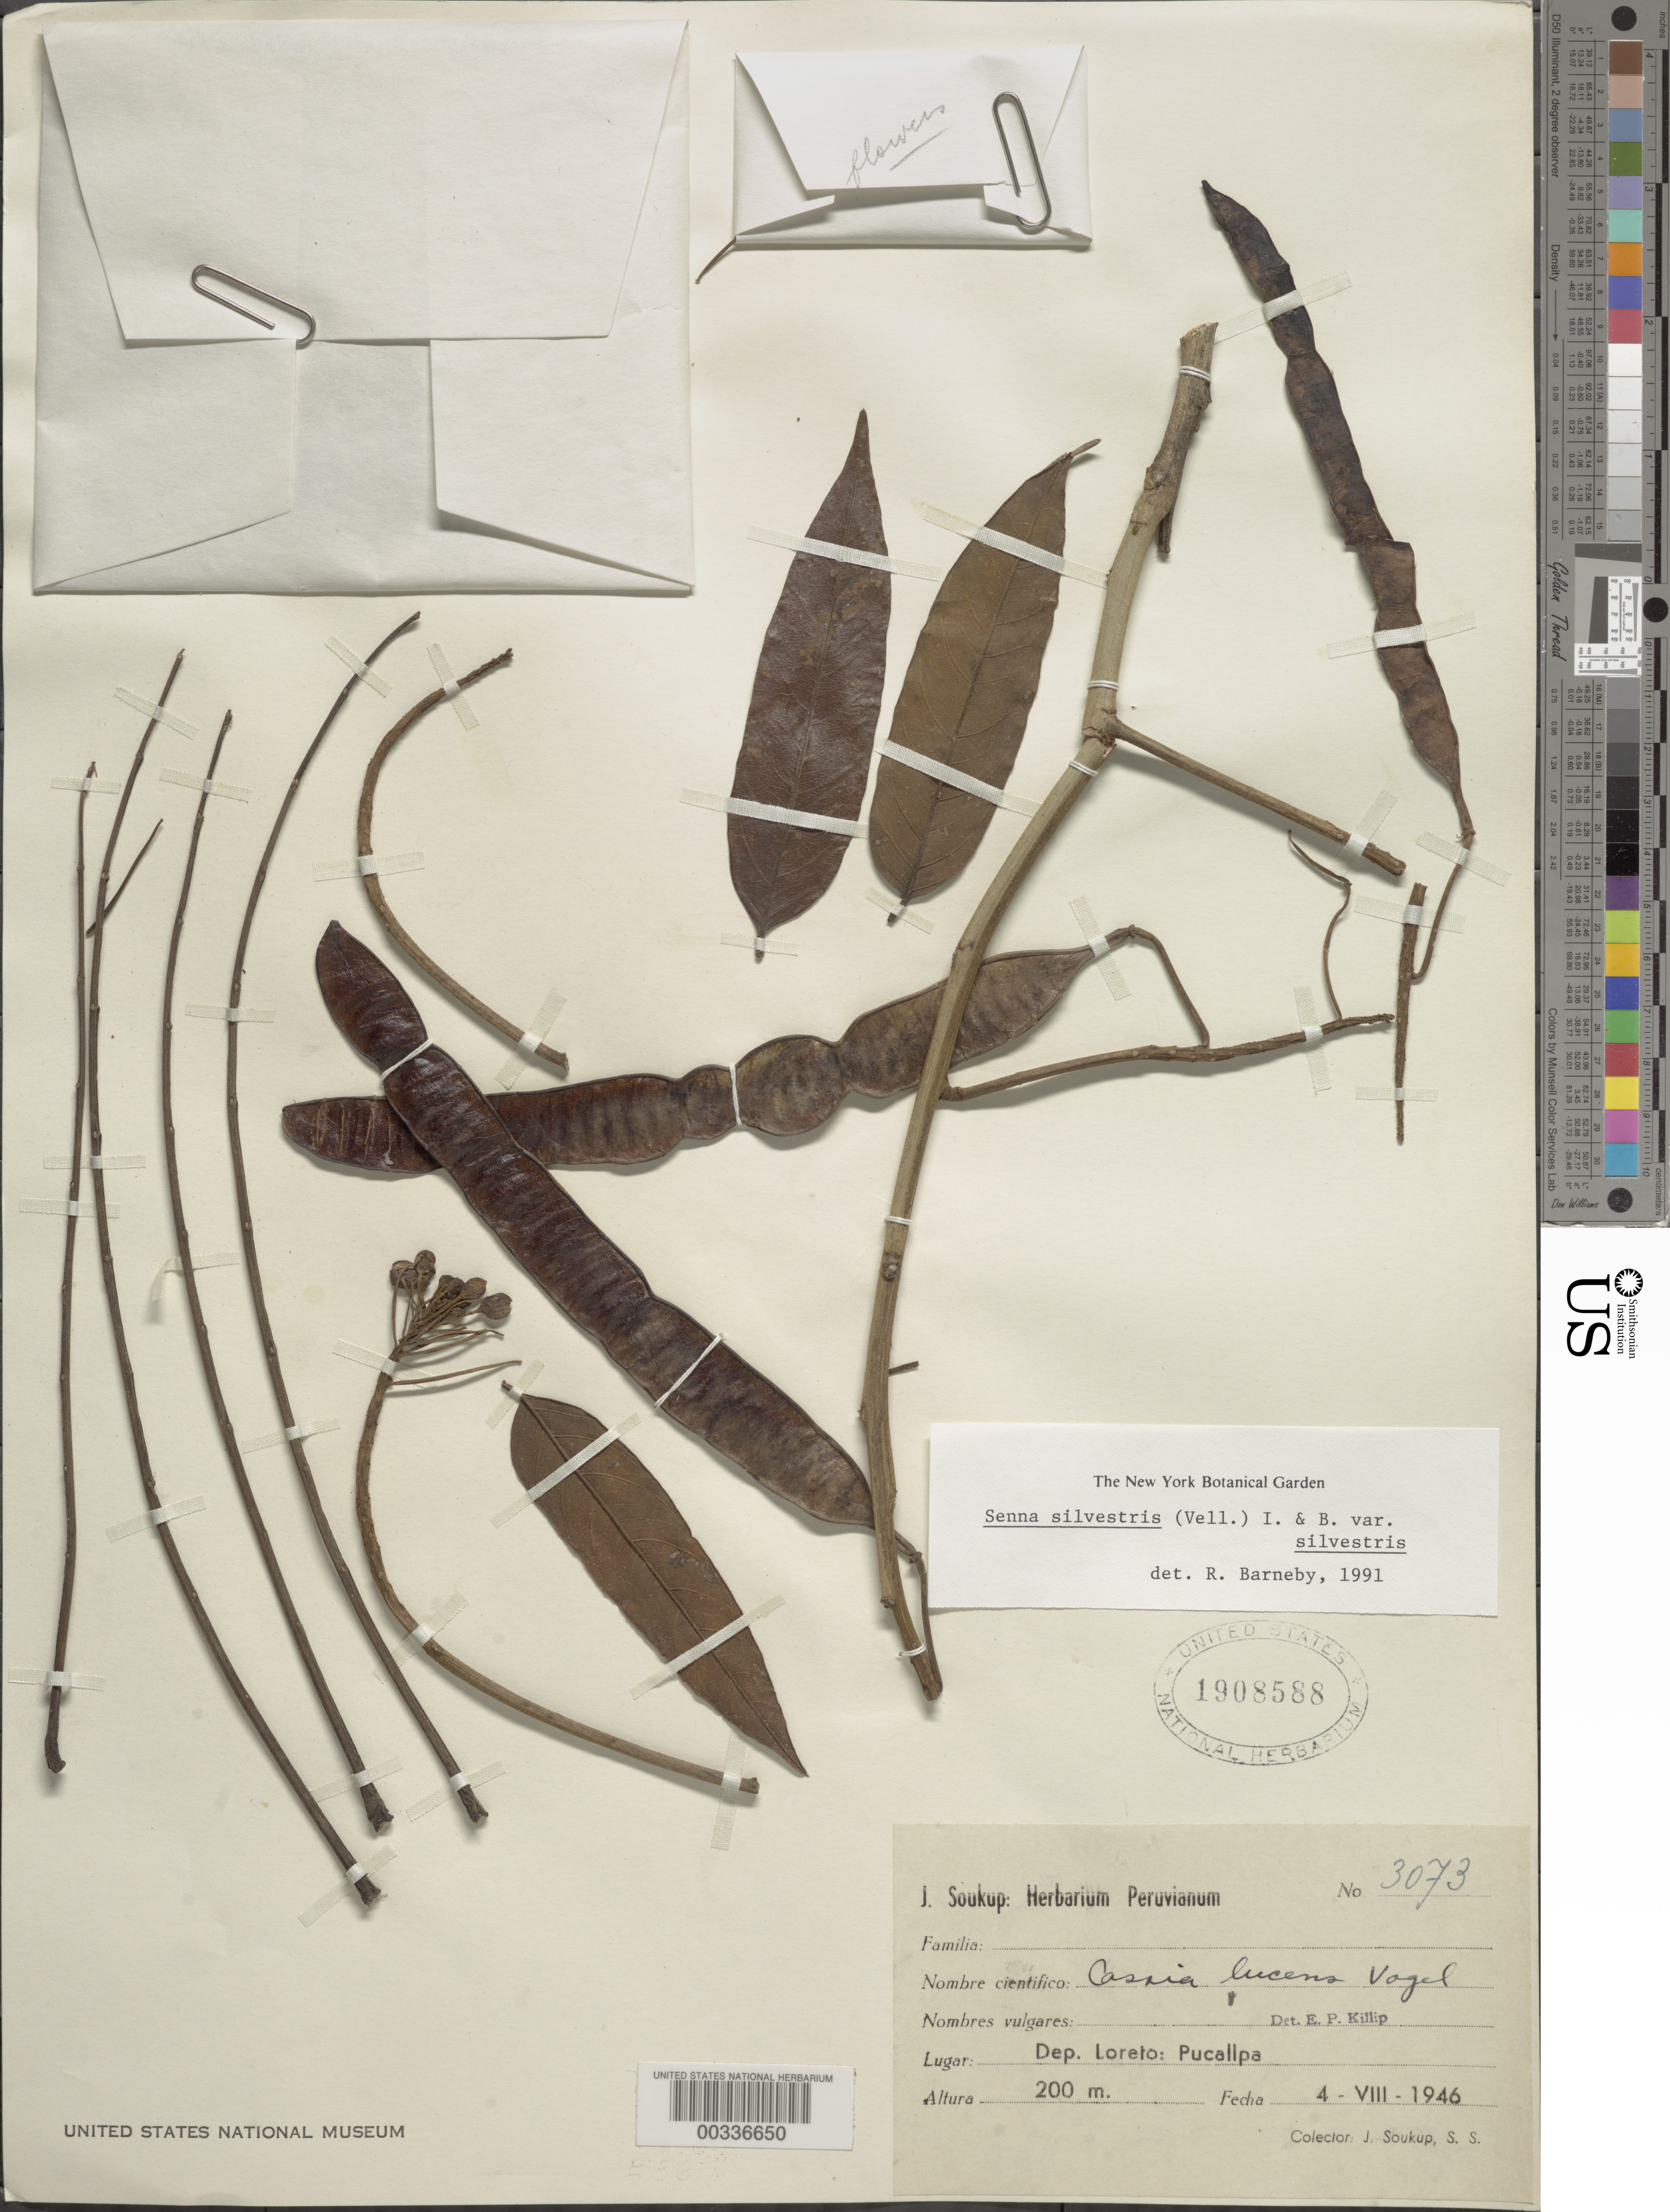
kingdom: Plantae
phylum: Tracheophyta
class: Magnoliopsida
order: Fabales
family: Fabaceae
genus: Senna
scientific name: Senna silvestris var. silvestris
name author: (Vell.) H.S. Irwin & Barneby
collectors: J. J. Soukup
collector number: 3073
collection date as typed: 04 Aug 1946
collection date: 1946-08-04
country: Peru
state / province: Loreto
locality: Pucallpa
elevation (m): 200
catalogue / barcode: US 1908588